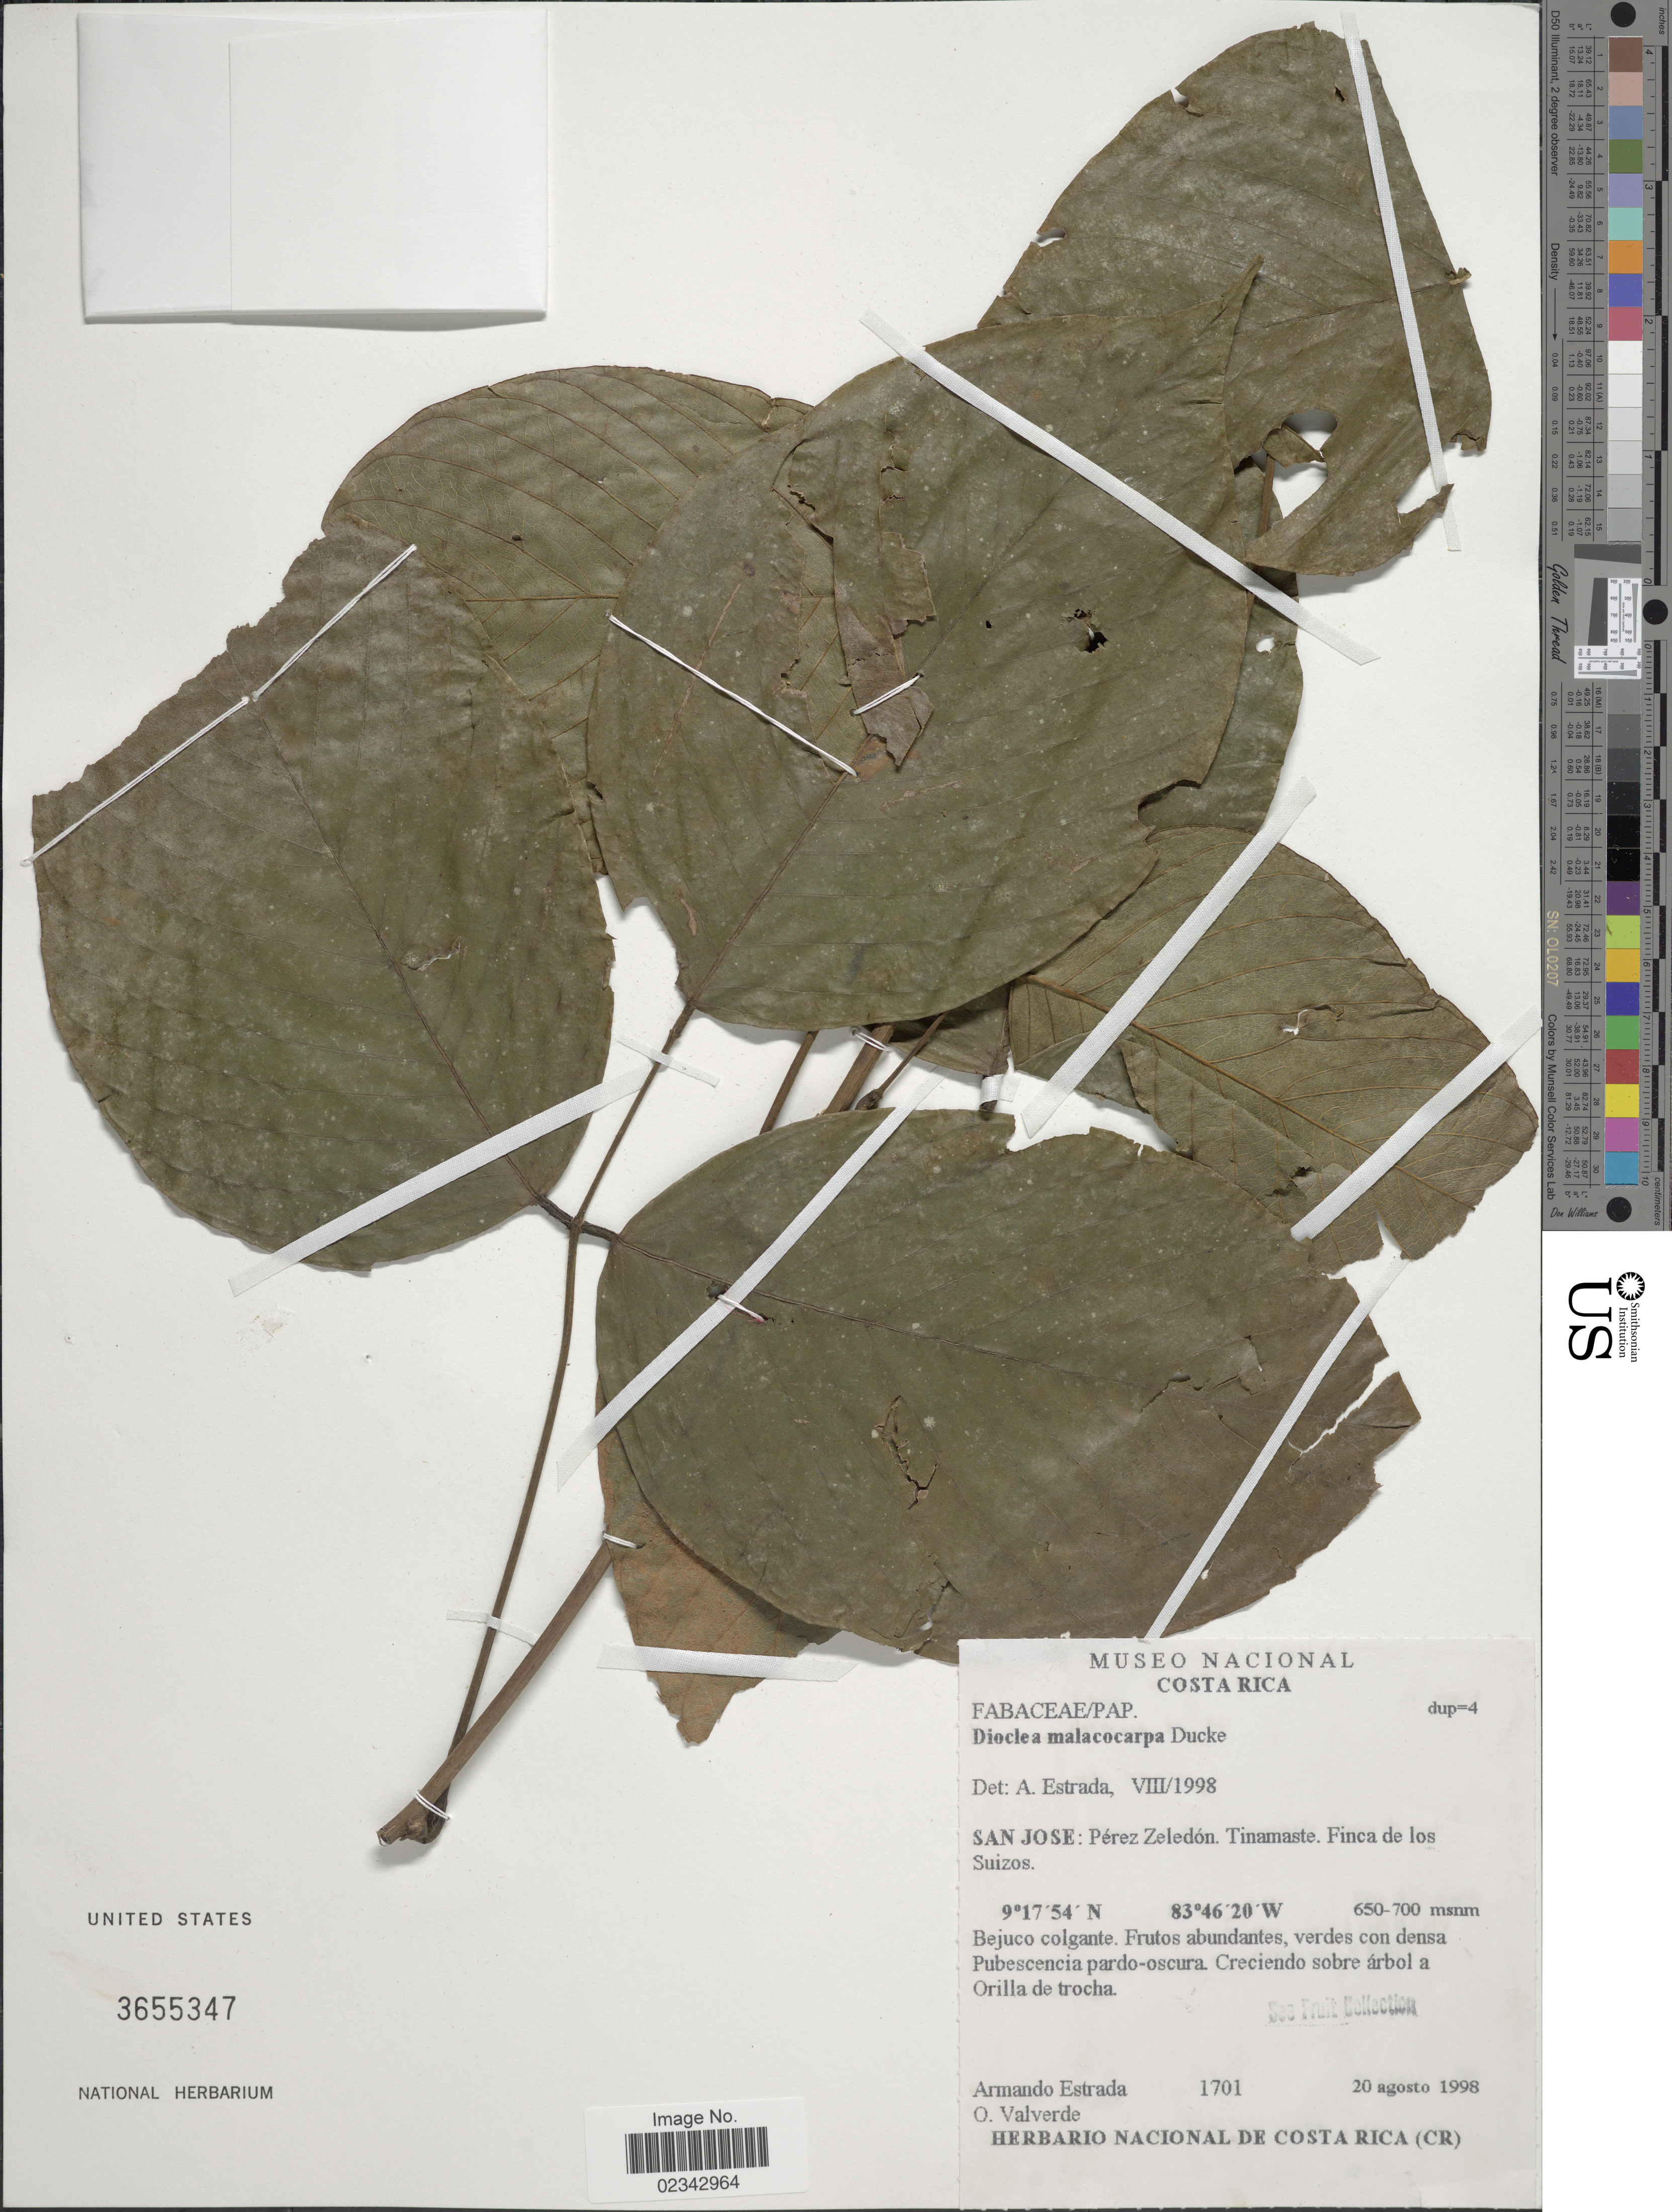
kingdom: Plantae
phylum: Tracheophyta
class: Magnoliopsida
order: Fabales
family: Fabaceae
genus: Macropsychanthus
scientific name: Macropsychanthus malacocarpus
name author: (Ducke) L.P. Queiroz & Snak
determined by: Strong, Mark T., (BOT), Smithsonian Institution - National Museum of Natural History (UNITED STATES)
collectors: A. Estrada & O. Valverde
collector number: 1701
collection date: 1998-08-20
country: Costa Rica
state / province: San José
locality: Pérez Zeledón Tinamaste. Finca de los Suizos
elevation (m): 650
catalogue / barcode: US 3655347